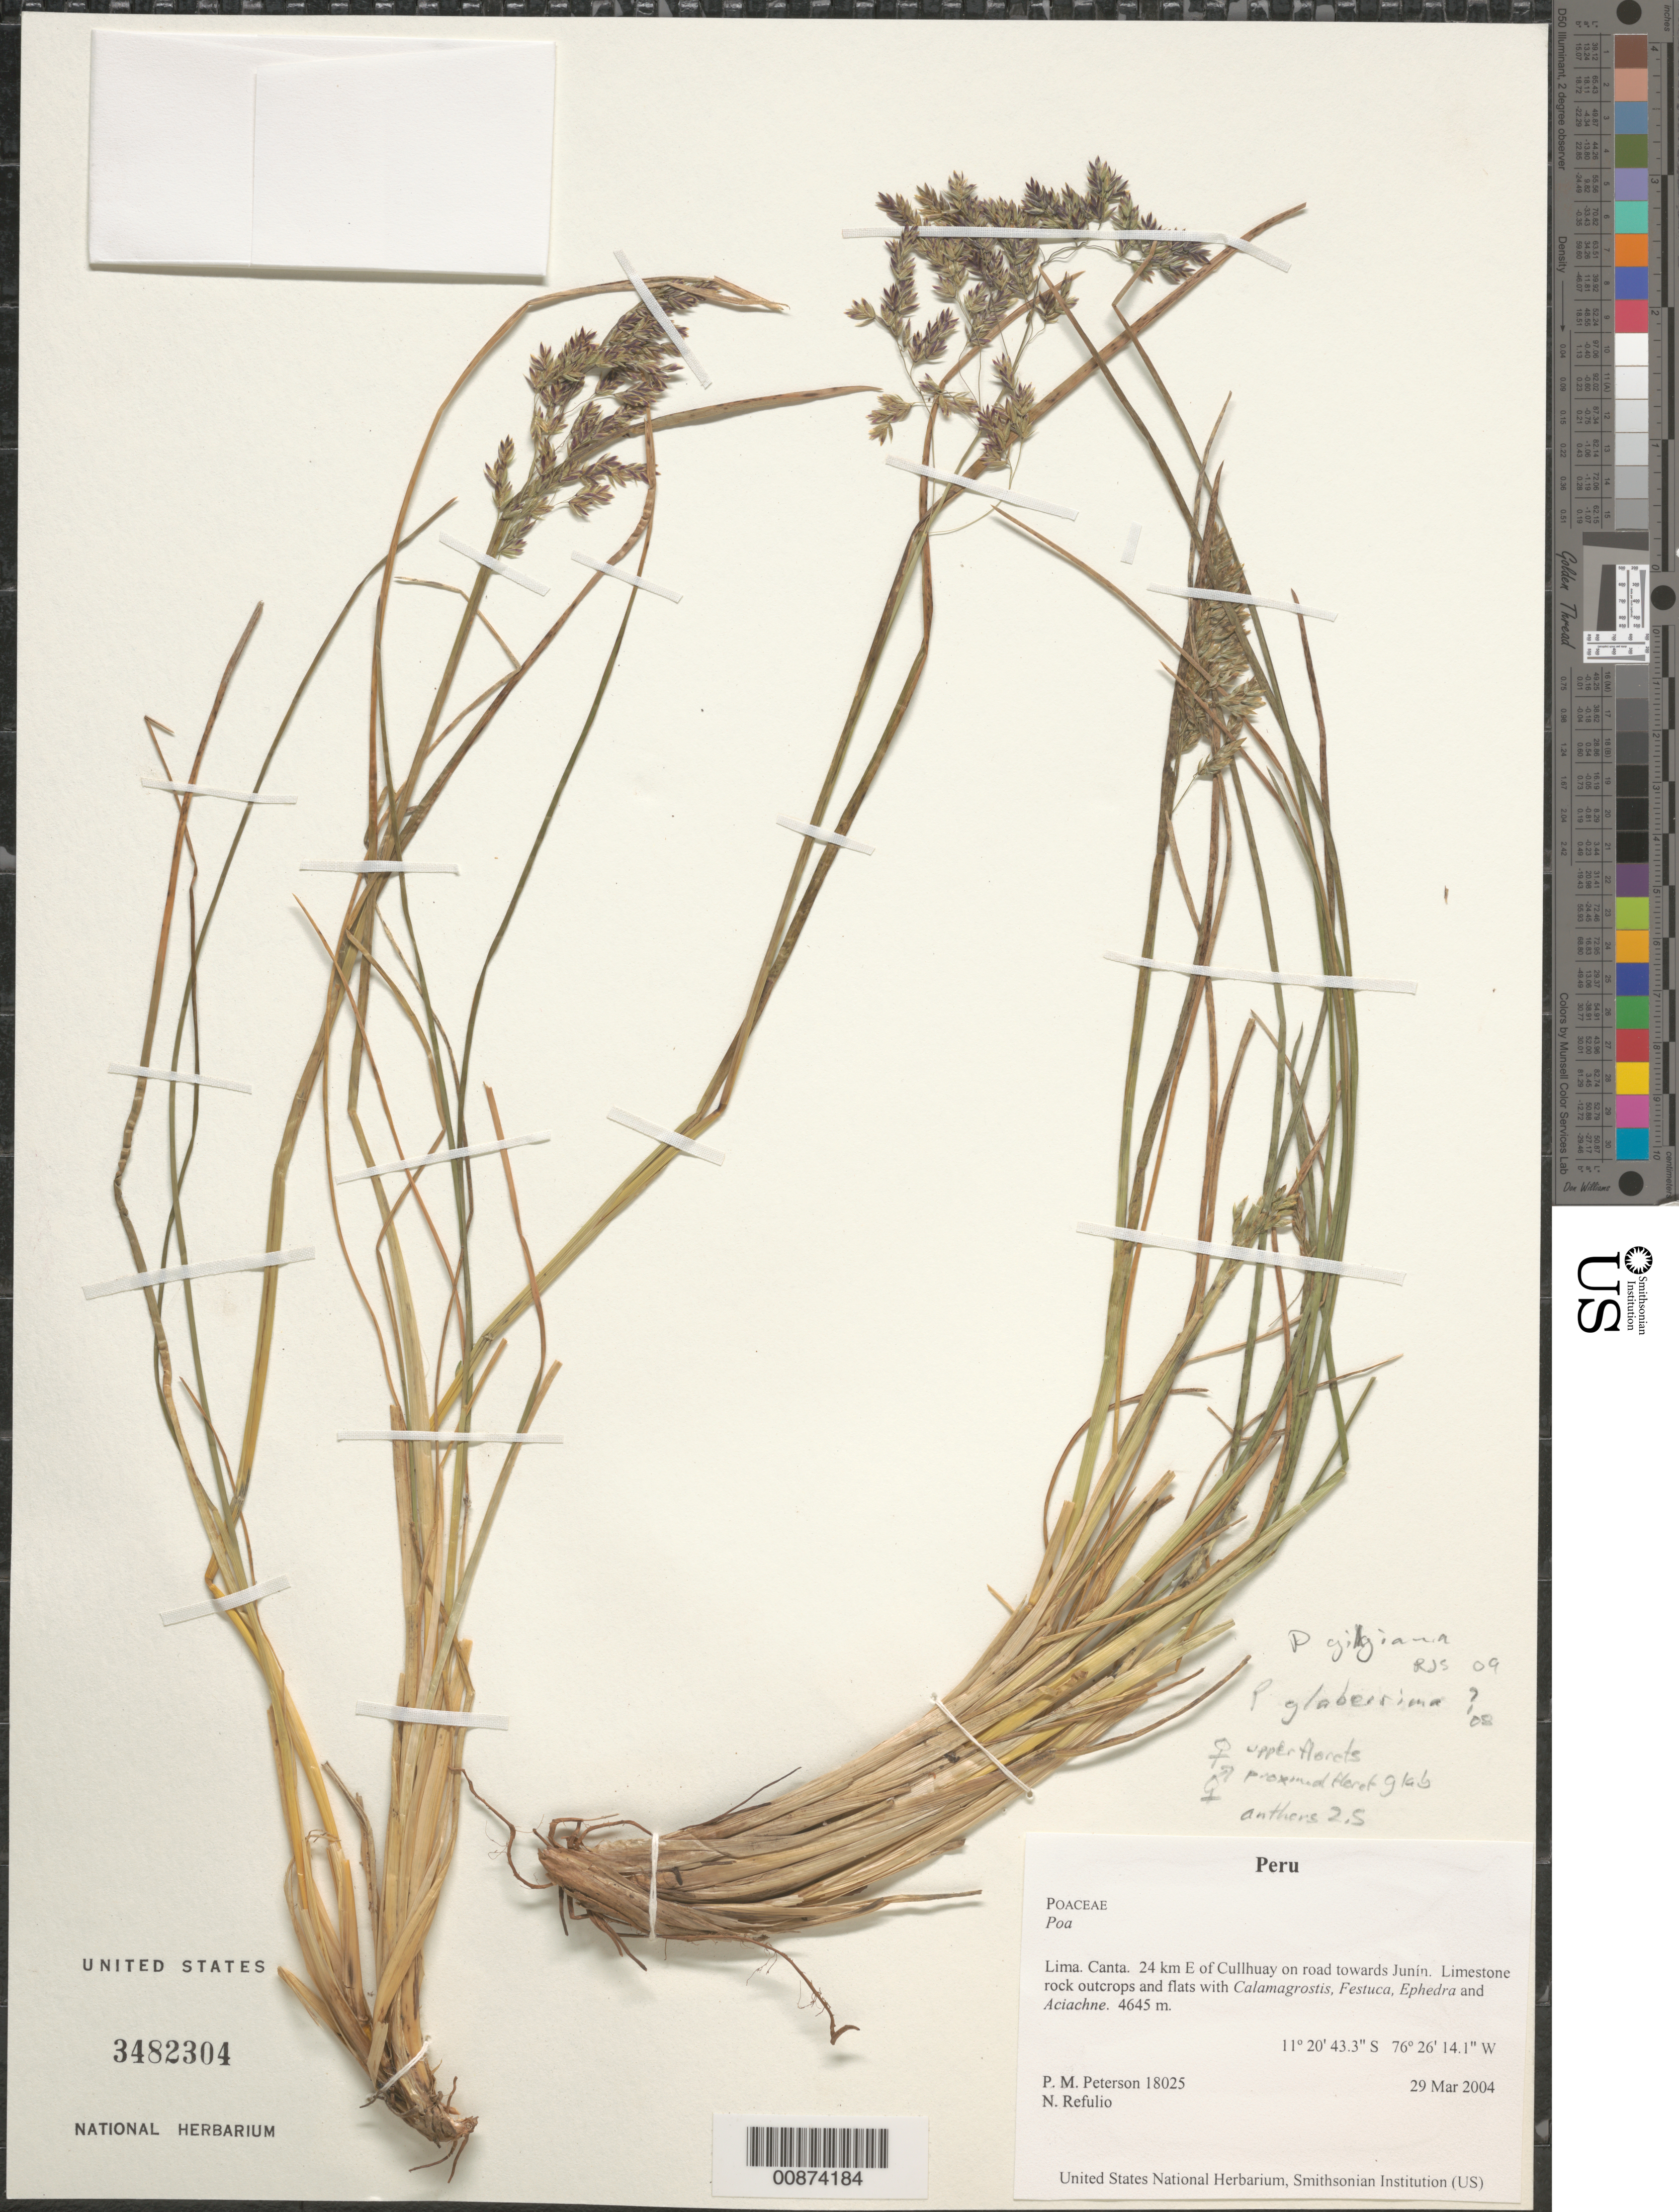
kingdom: Plantae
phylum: Tracheophyta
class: Liliopsida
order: Poales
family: Poaceae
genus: Poa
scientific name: Poa gilgiana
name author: Pilg.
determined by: Soreng, Robert J., Research Associate (BOT), Smithsonian Institution - National Museum of Natural History (UNITED STATES)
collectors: P. M. Peterson & N. Refulio-Rodríguez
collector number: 18025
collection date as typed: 29 Mar 2004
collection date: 2004-03-29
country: Peru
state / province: Lima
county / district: Canta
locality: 24 km E of Cullhuay on road towards Junín. Limestone rock outcrops and flats with Calamagrostis, Festuca, Ephedra and Aciachne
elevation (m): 4645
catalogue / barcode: US 3482304